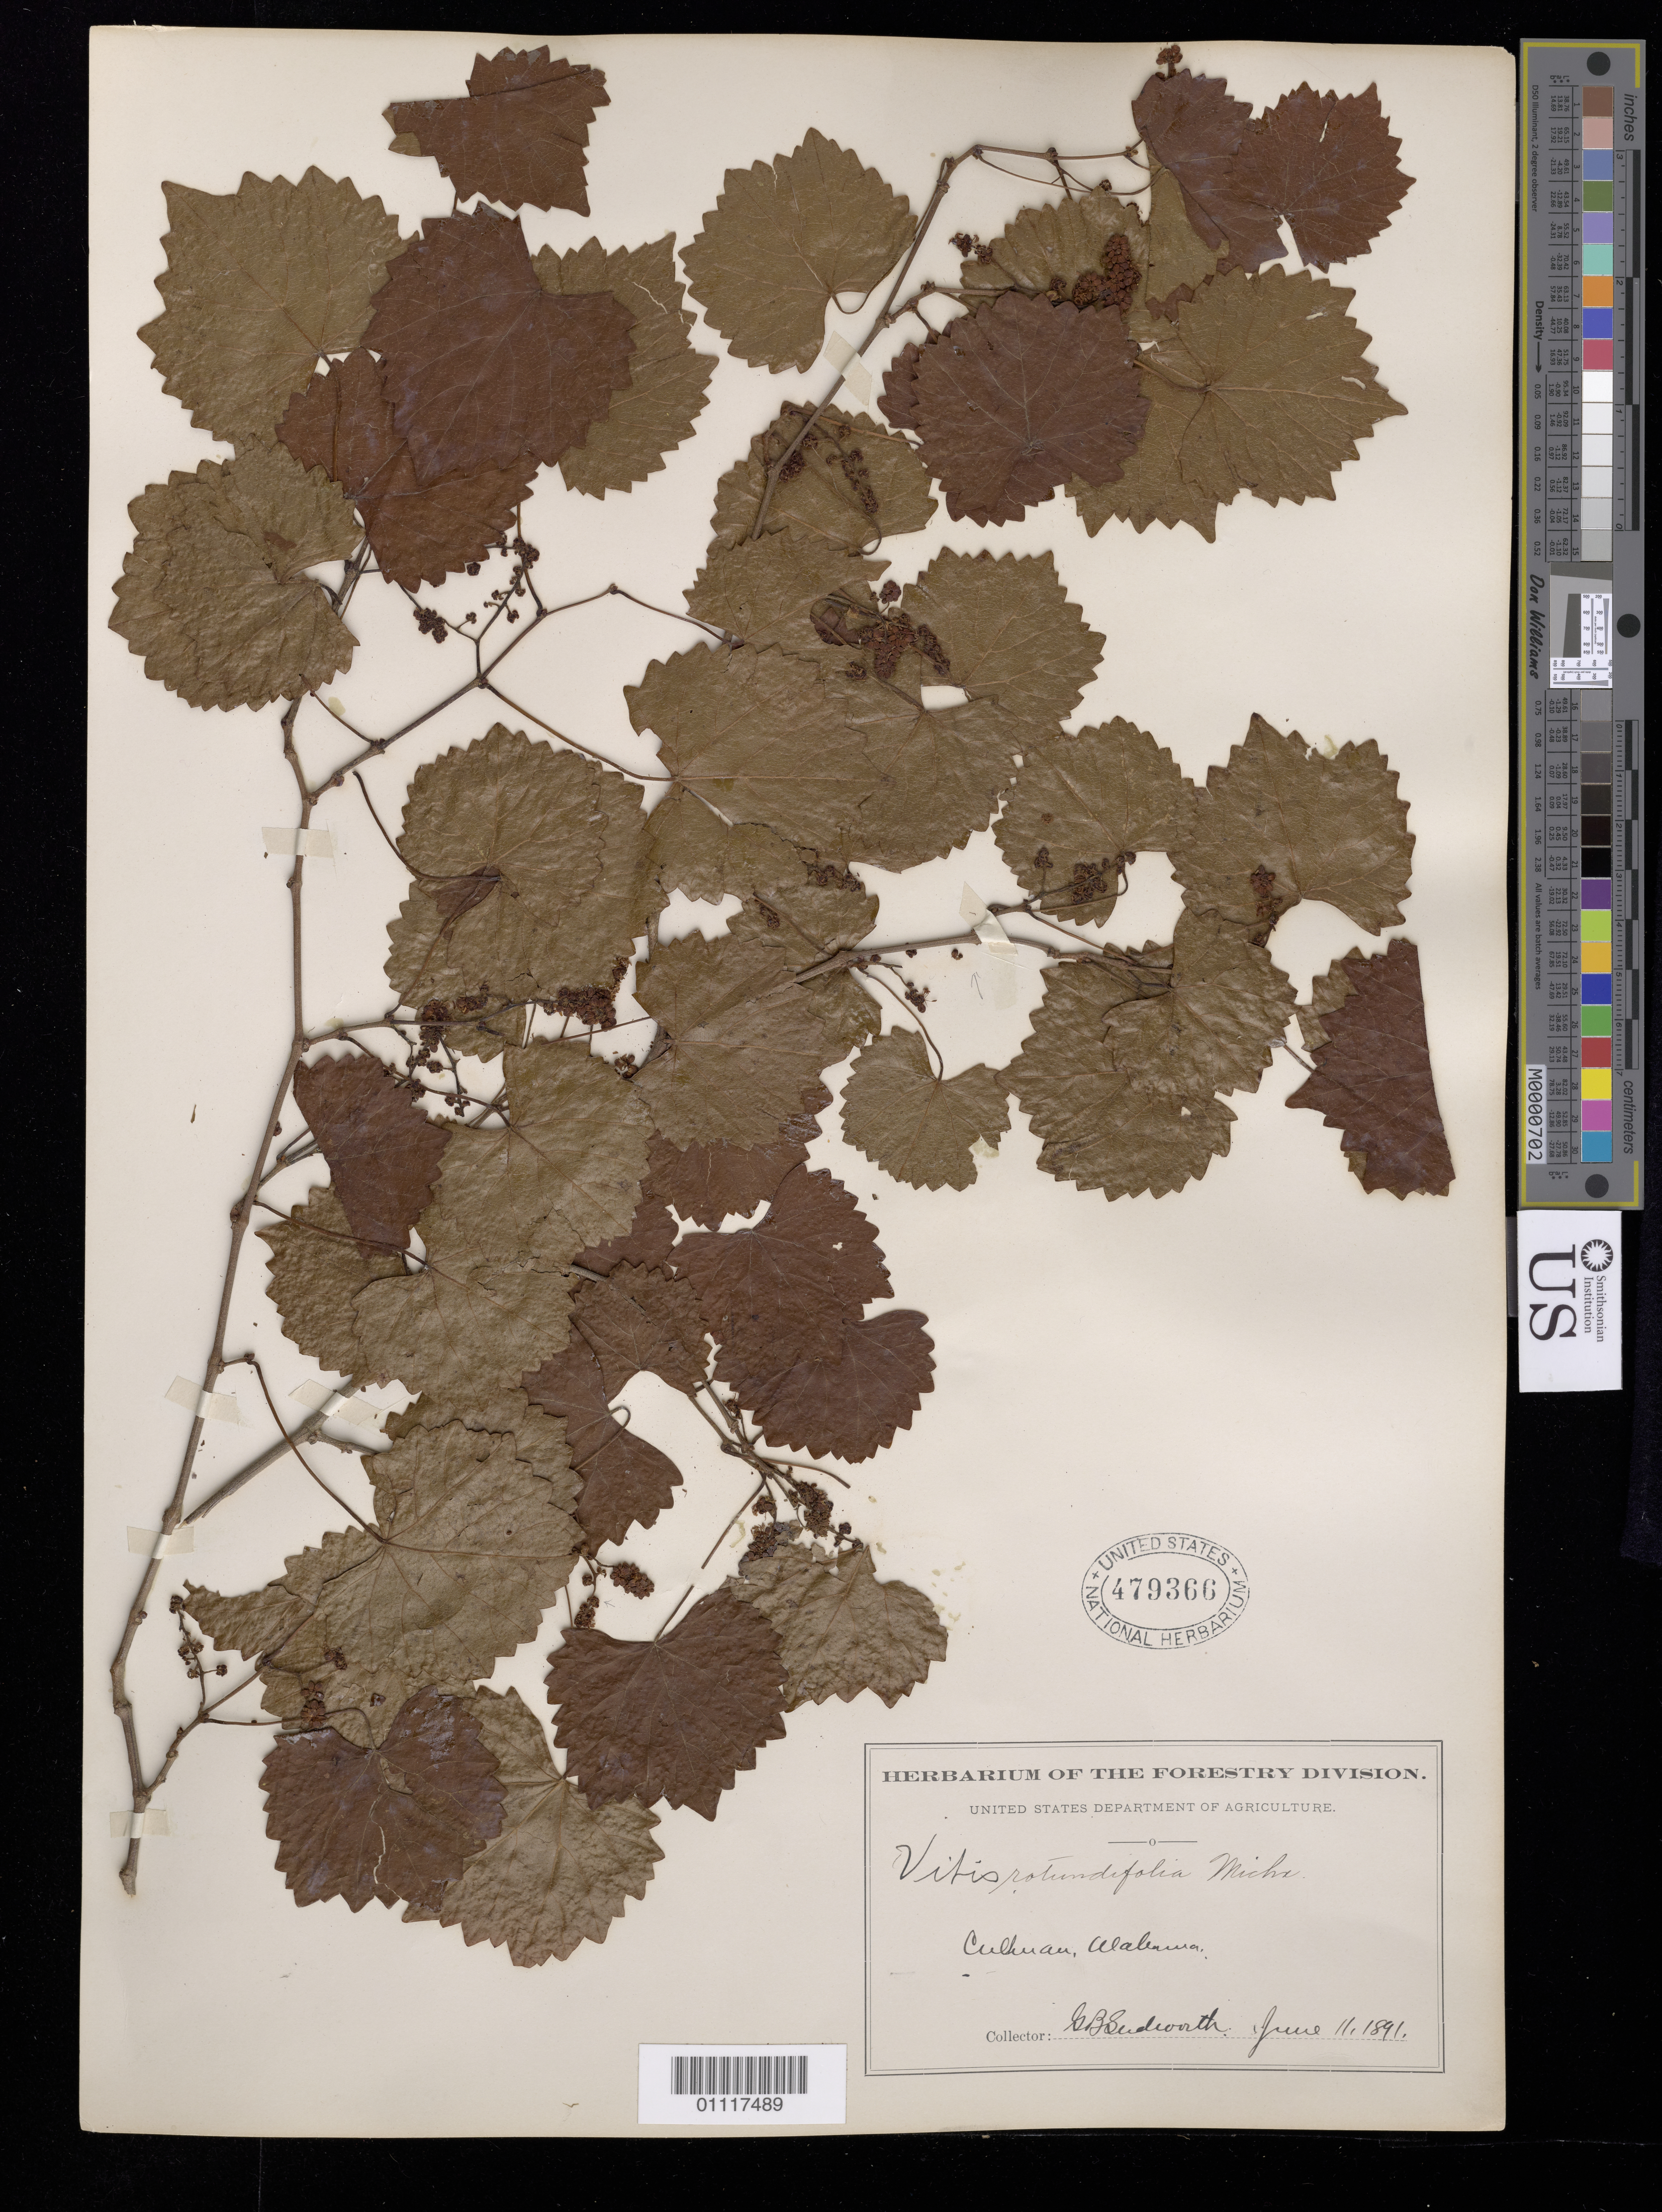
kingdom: Plantae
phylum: Tracheophyta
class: Magnoliopsida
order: Vitales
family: Vitaceae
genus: Vitis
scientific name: Vitis rotundifolia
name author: Michx.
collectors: G. B. Sudworth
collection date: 1891-06-11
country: United States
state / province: Alabama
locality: Cullman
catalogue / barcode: US 479366